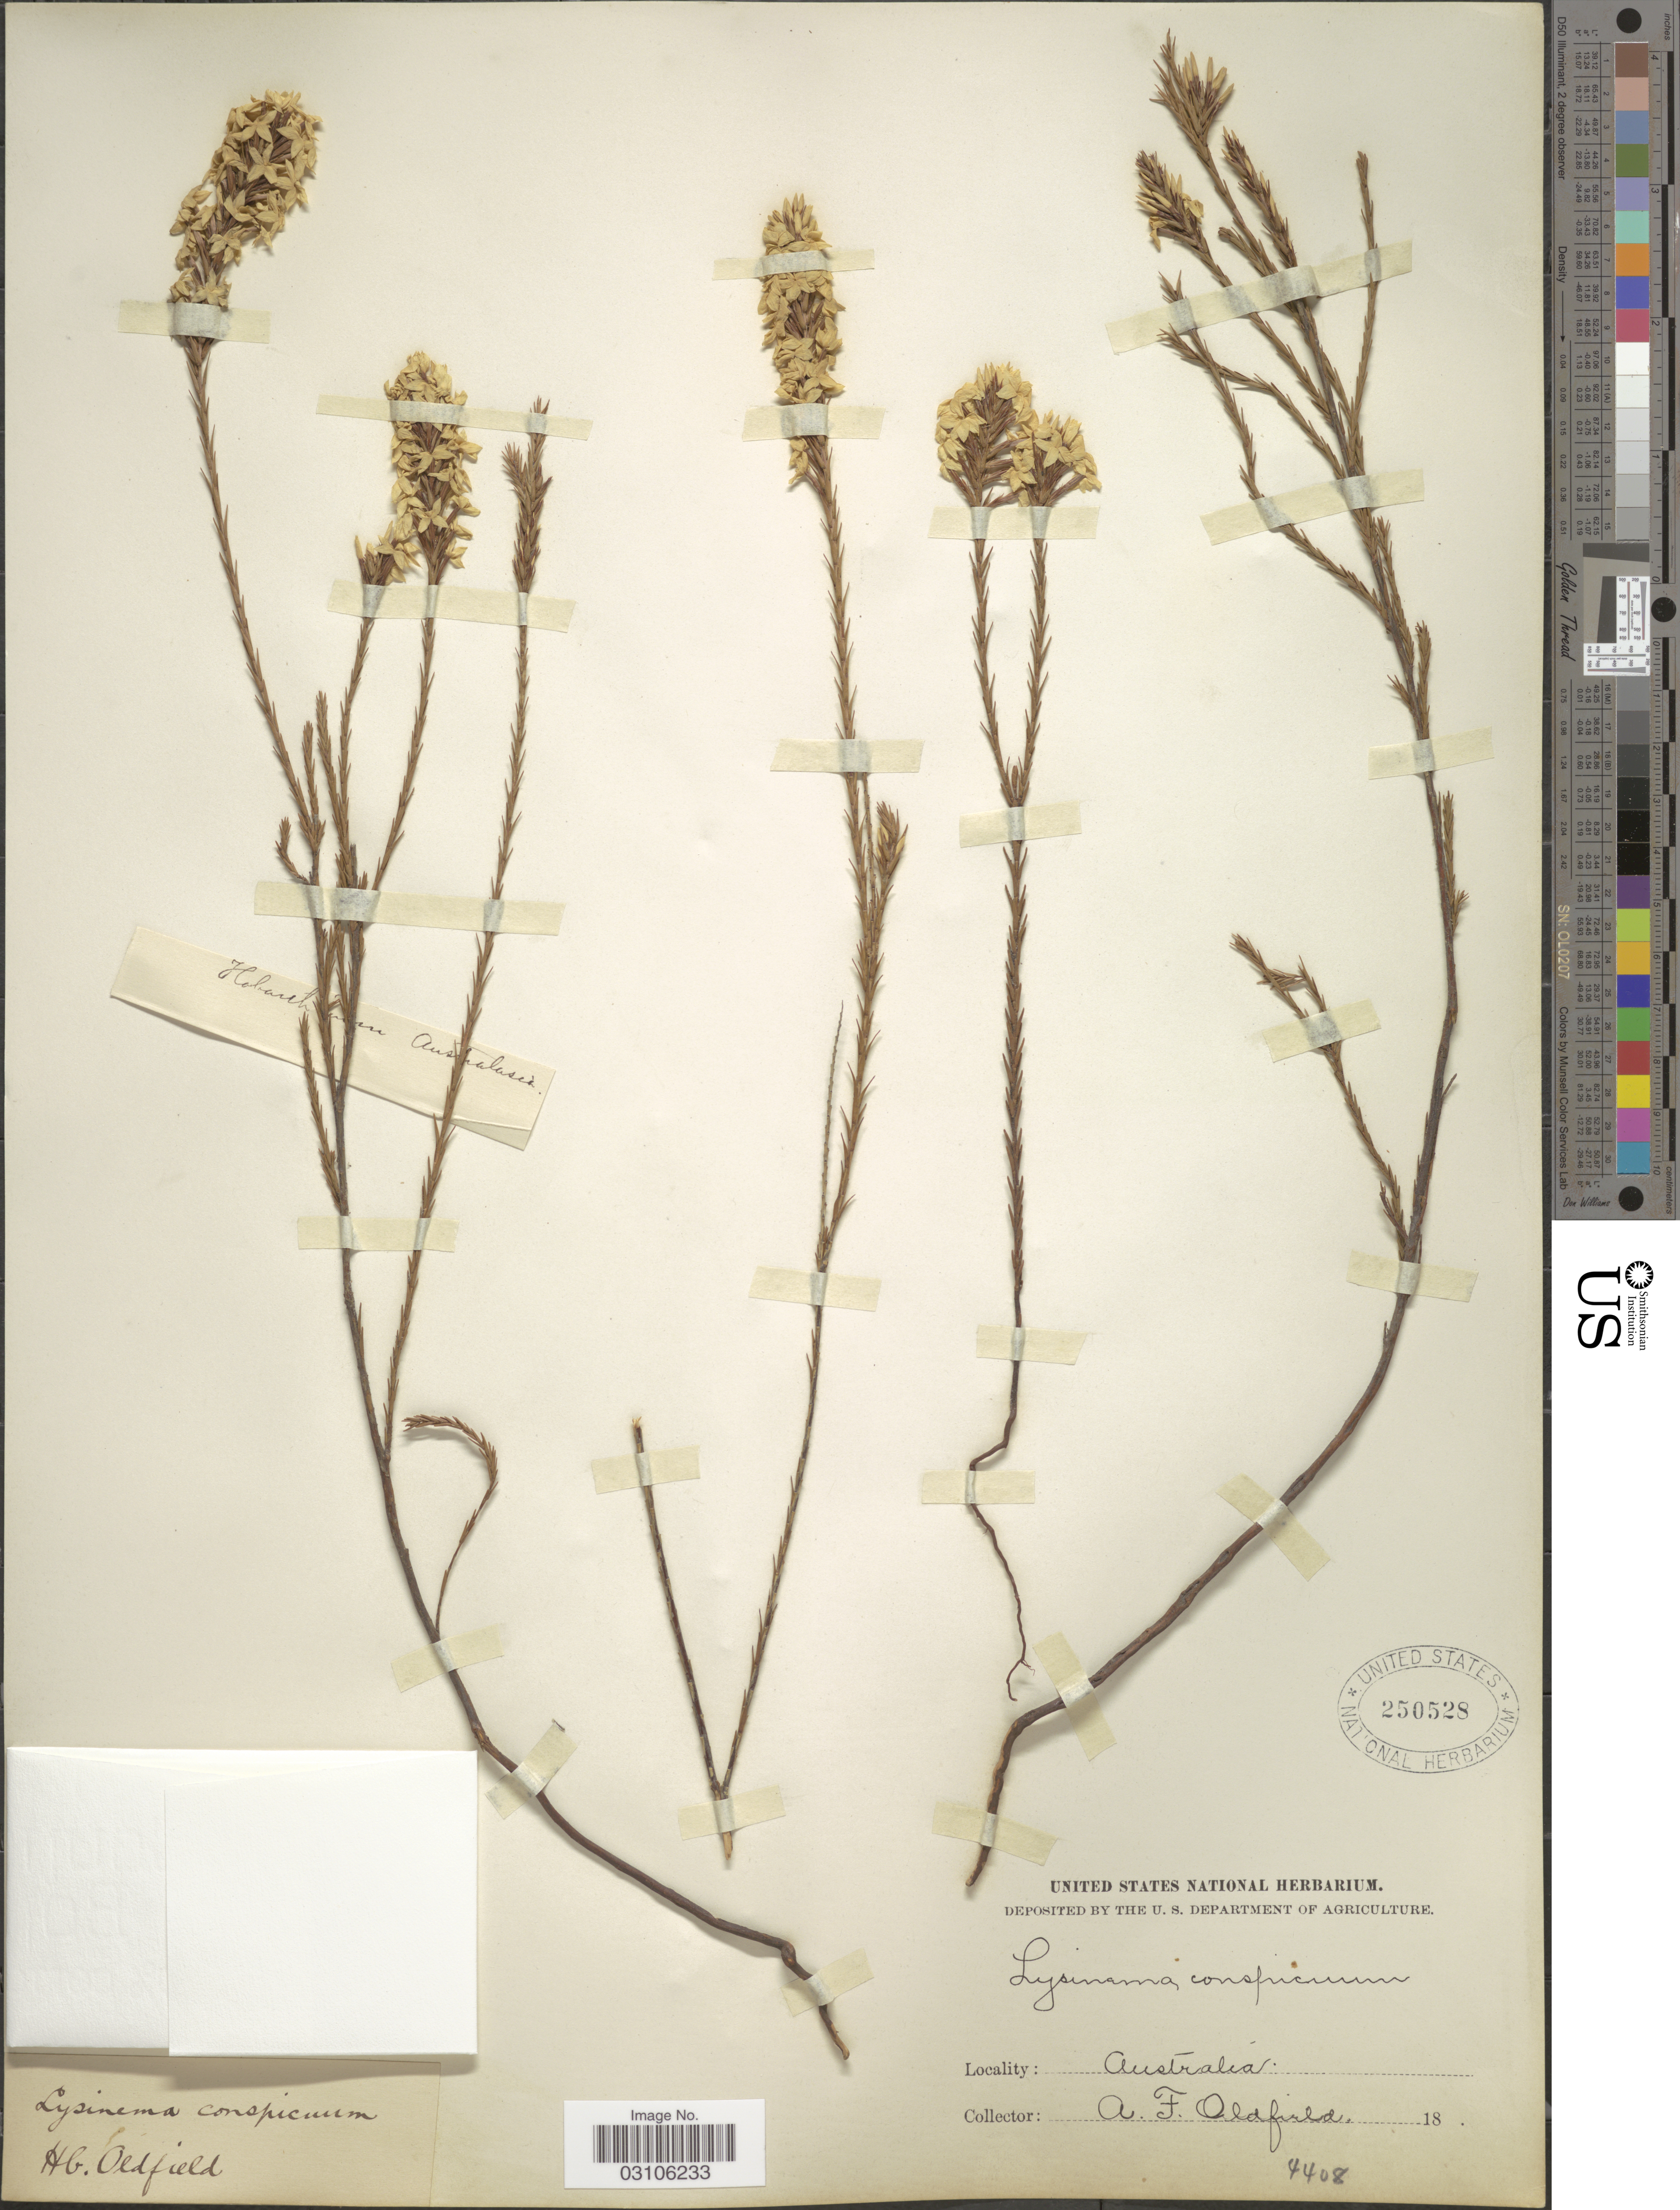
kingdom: Plantae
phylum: Tracheophyta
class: Magnoliopsida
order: Ericales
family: Ericaceae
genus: Lysinema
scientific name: Lysinema conspicuum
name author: R. Br.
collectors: A. Oldfield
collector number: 4408?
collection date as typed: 18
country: Australia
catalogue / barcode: US 250528